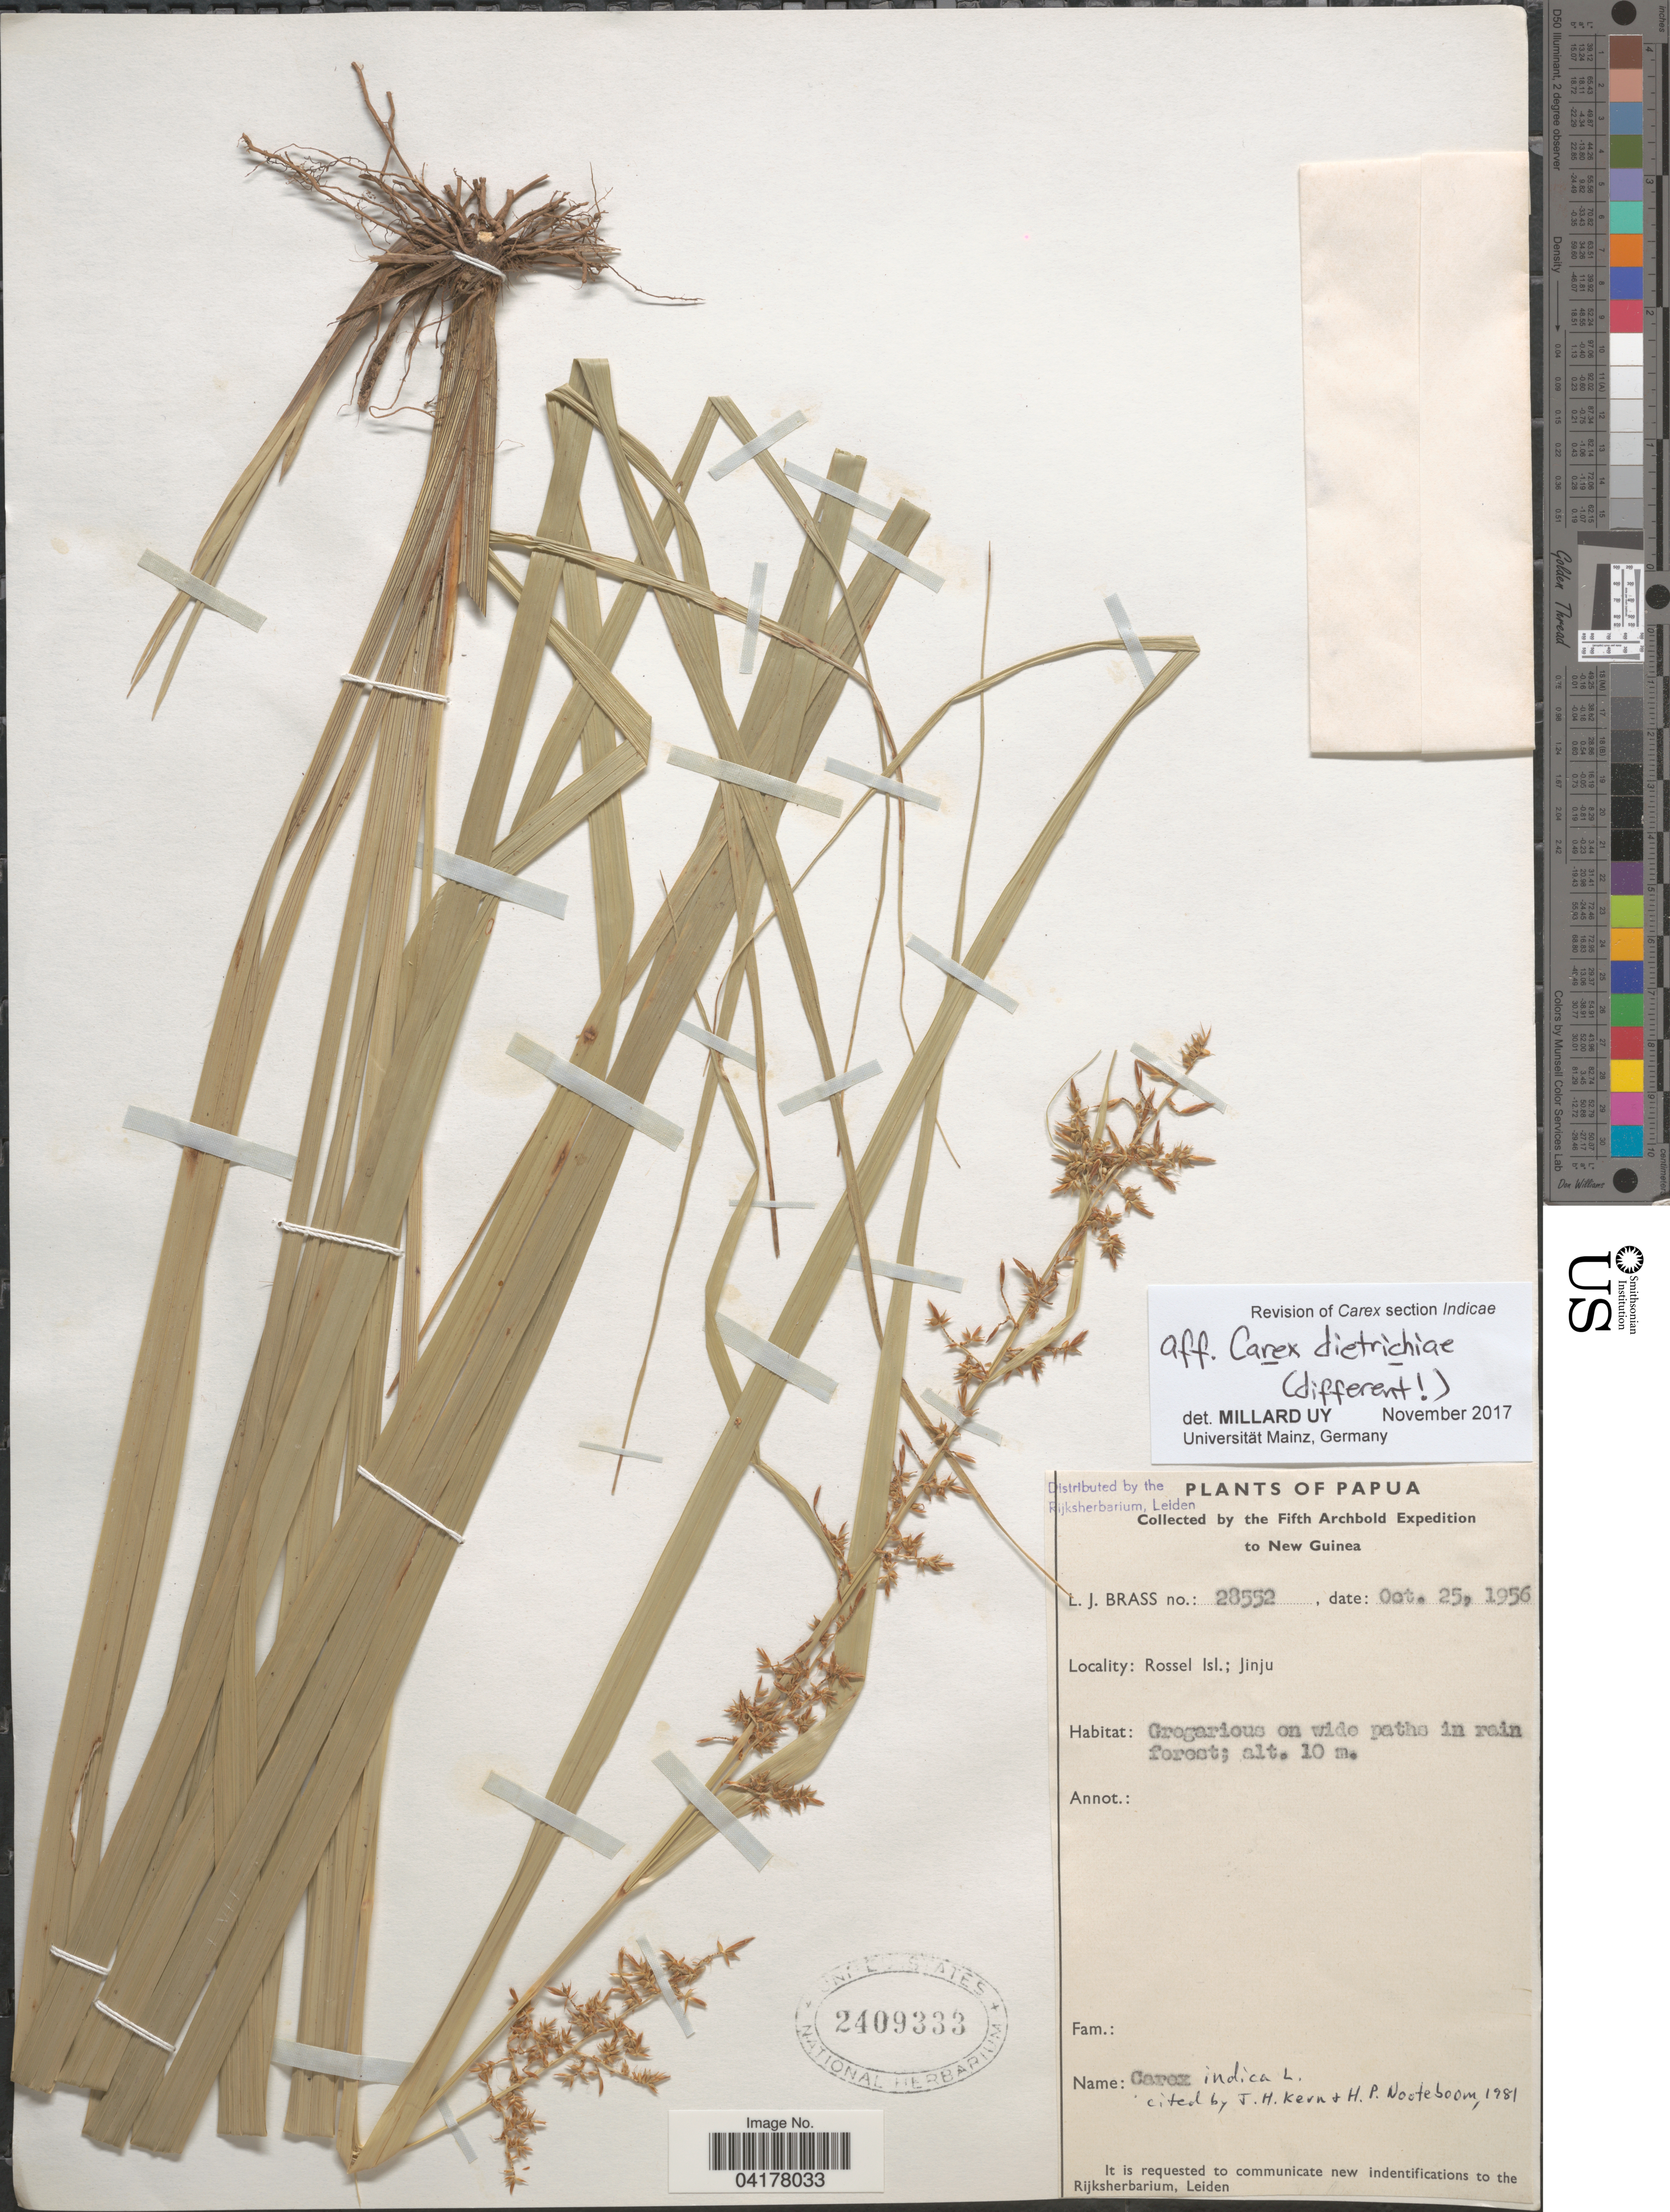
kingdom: Plantae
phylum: Tracheophyta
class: Liliopsida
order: Poales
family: Cyperaceae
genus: Carex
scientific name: Carex dietrichiae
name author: Boeckeler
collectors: L. J. Brass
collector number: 28552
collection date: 1956-10-25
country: Papua New Guinea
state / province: Milne Bay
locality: Papua. The Fifth Archbold Expedition to New Guinea. Rossel Isl.; Jinju.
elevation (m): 10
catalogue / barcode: US 2409333